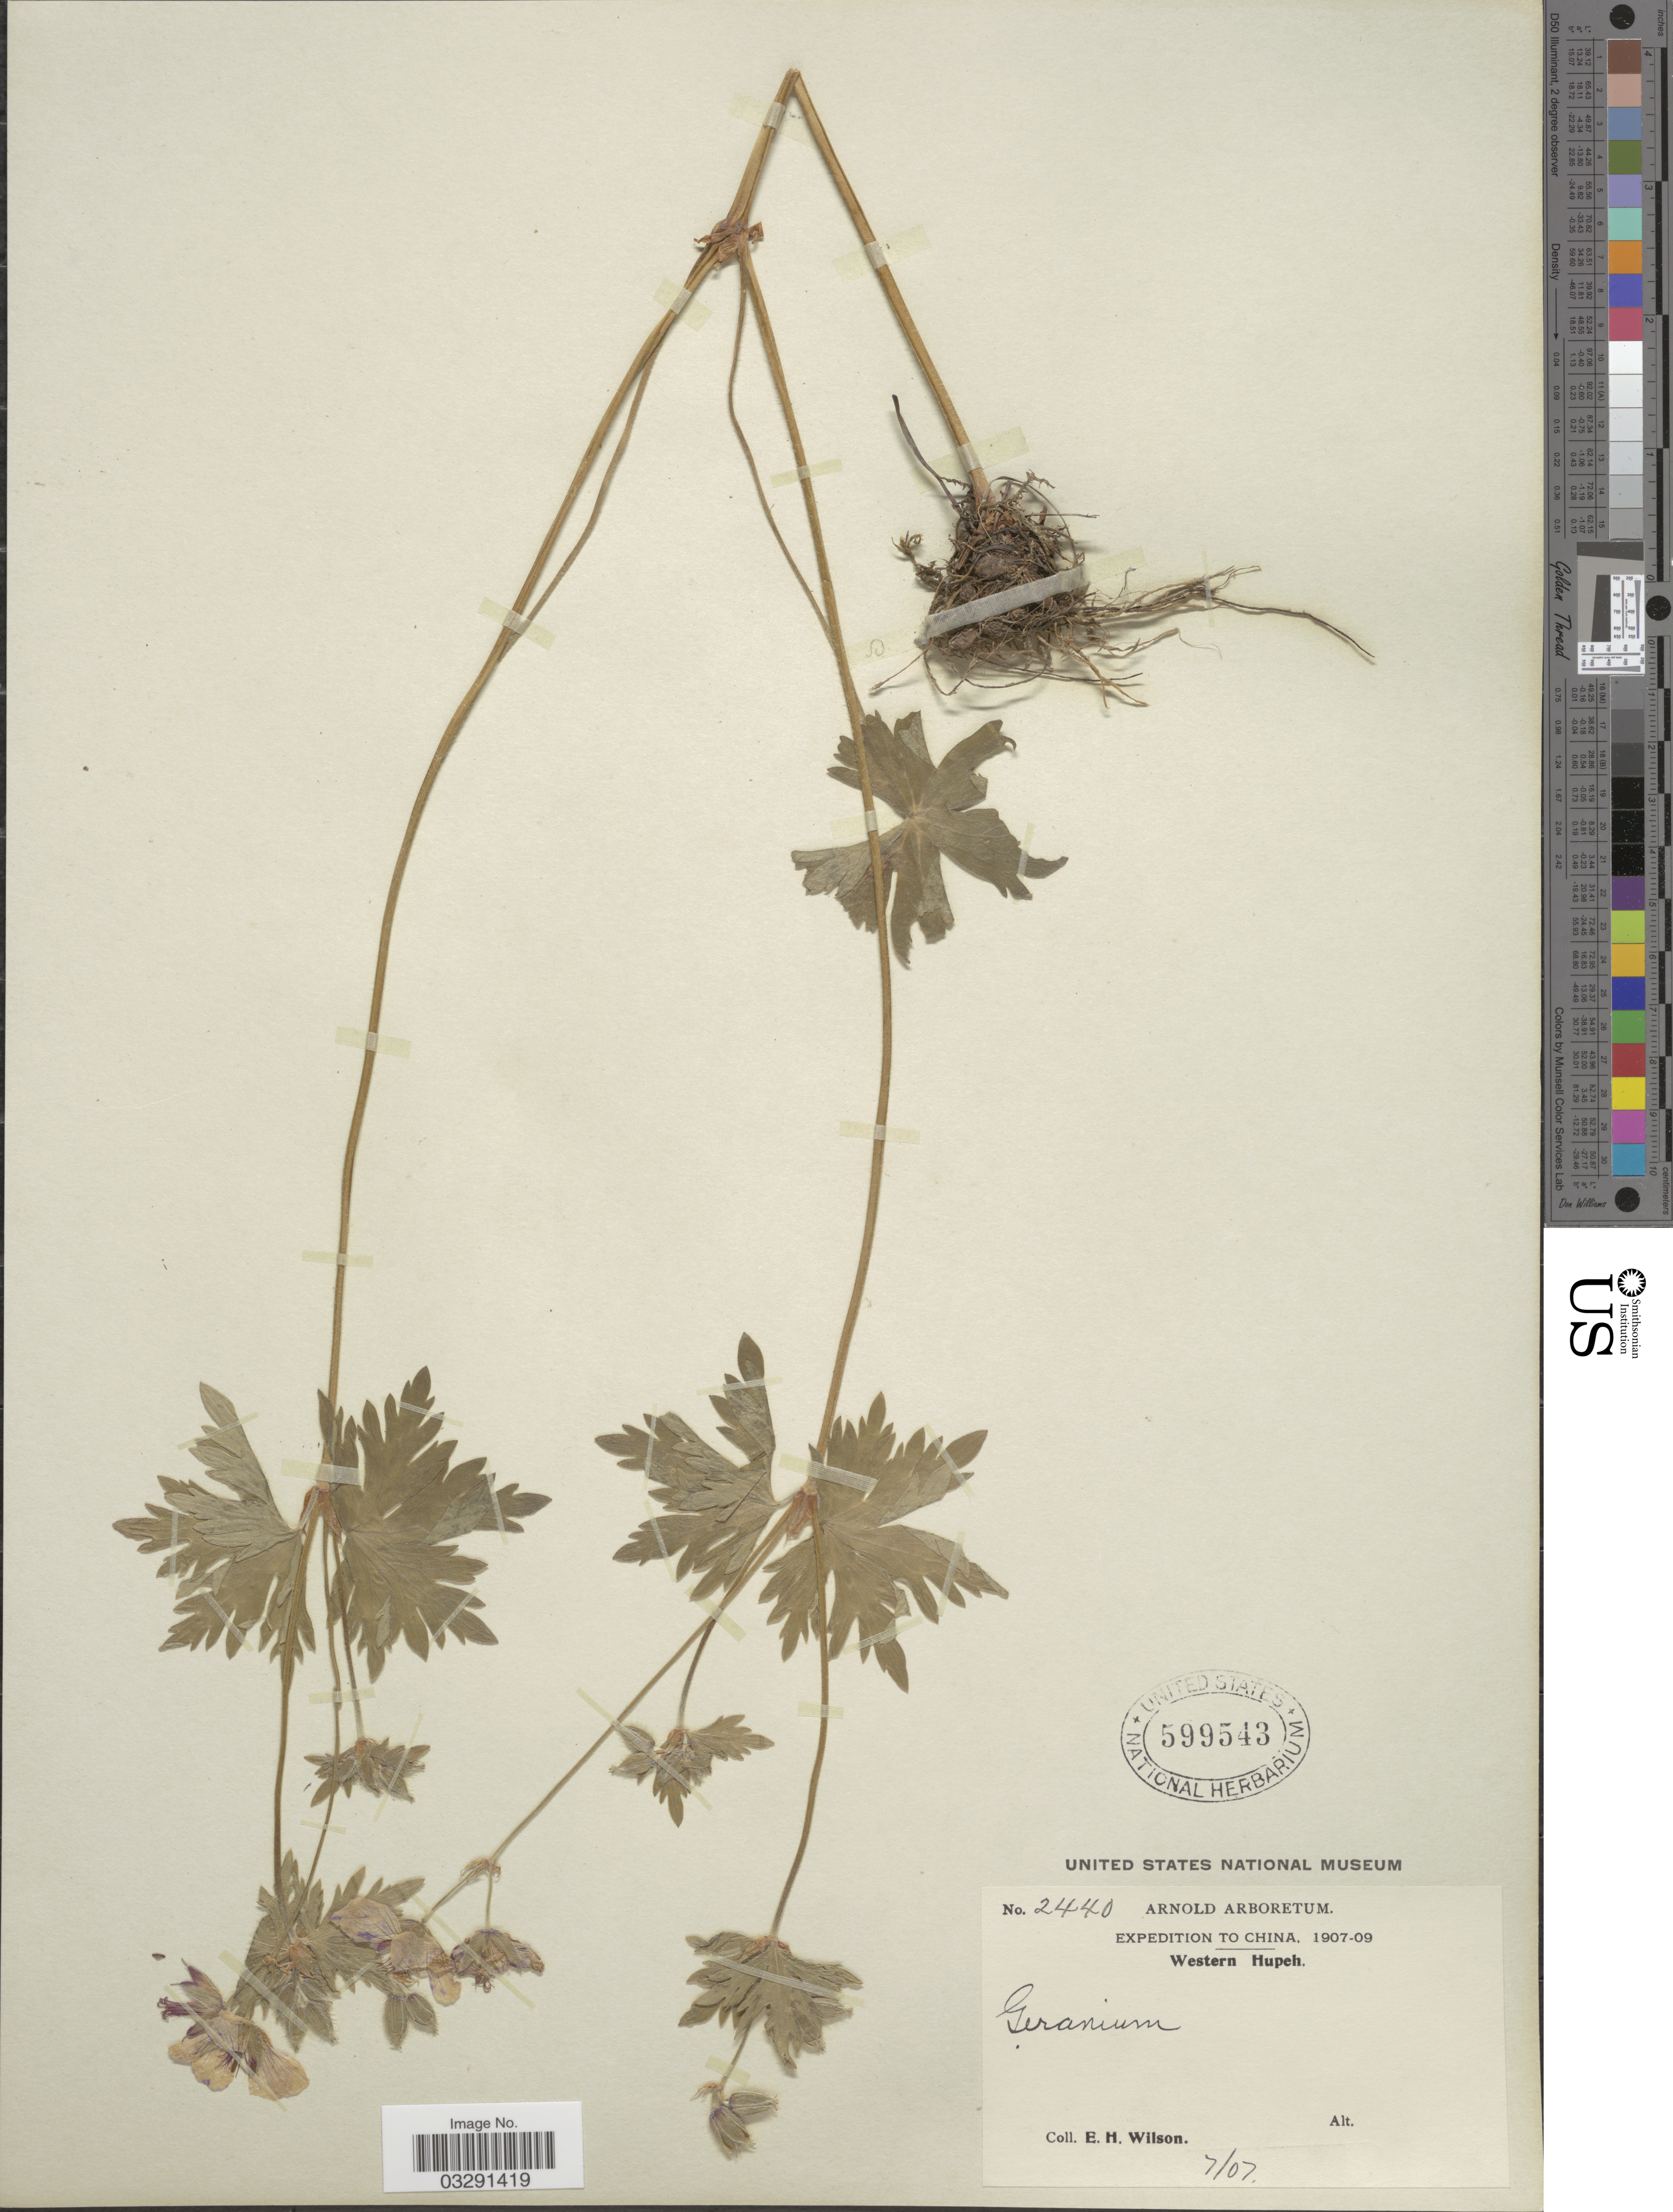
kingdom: Plantae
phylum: Tracheophyta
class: Magnoliopsida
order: Geraniales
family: Geraniaceae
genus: Geranium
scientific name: Geranium rosthornii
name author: R. Knuth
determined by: Aedo, C.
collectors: E. Wilson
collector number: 2440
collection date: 1907-07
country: China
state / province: Hubei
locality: Western Hupeh.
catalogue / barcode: US 599543